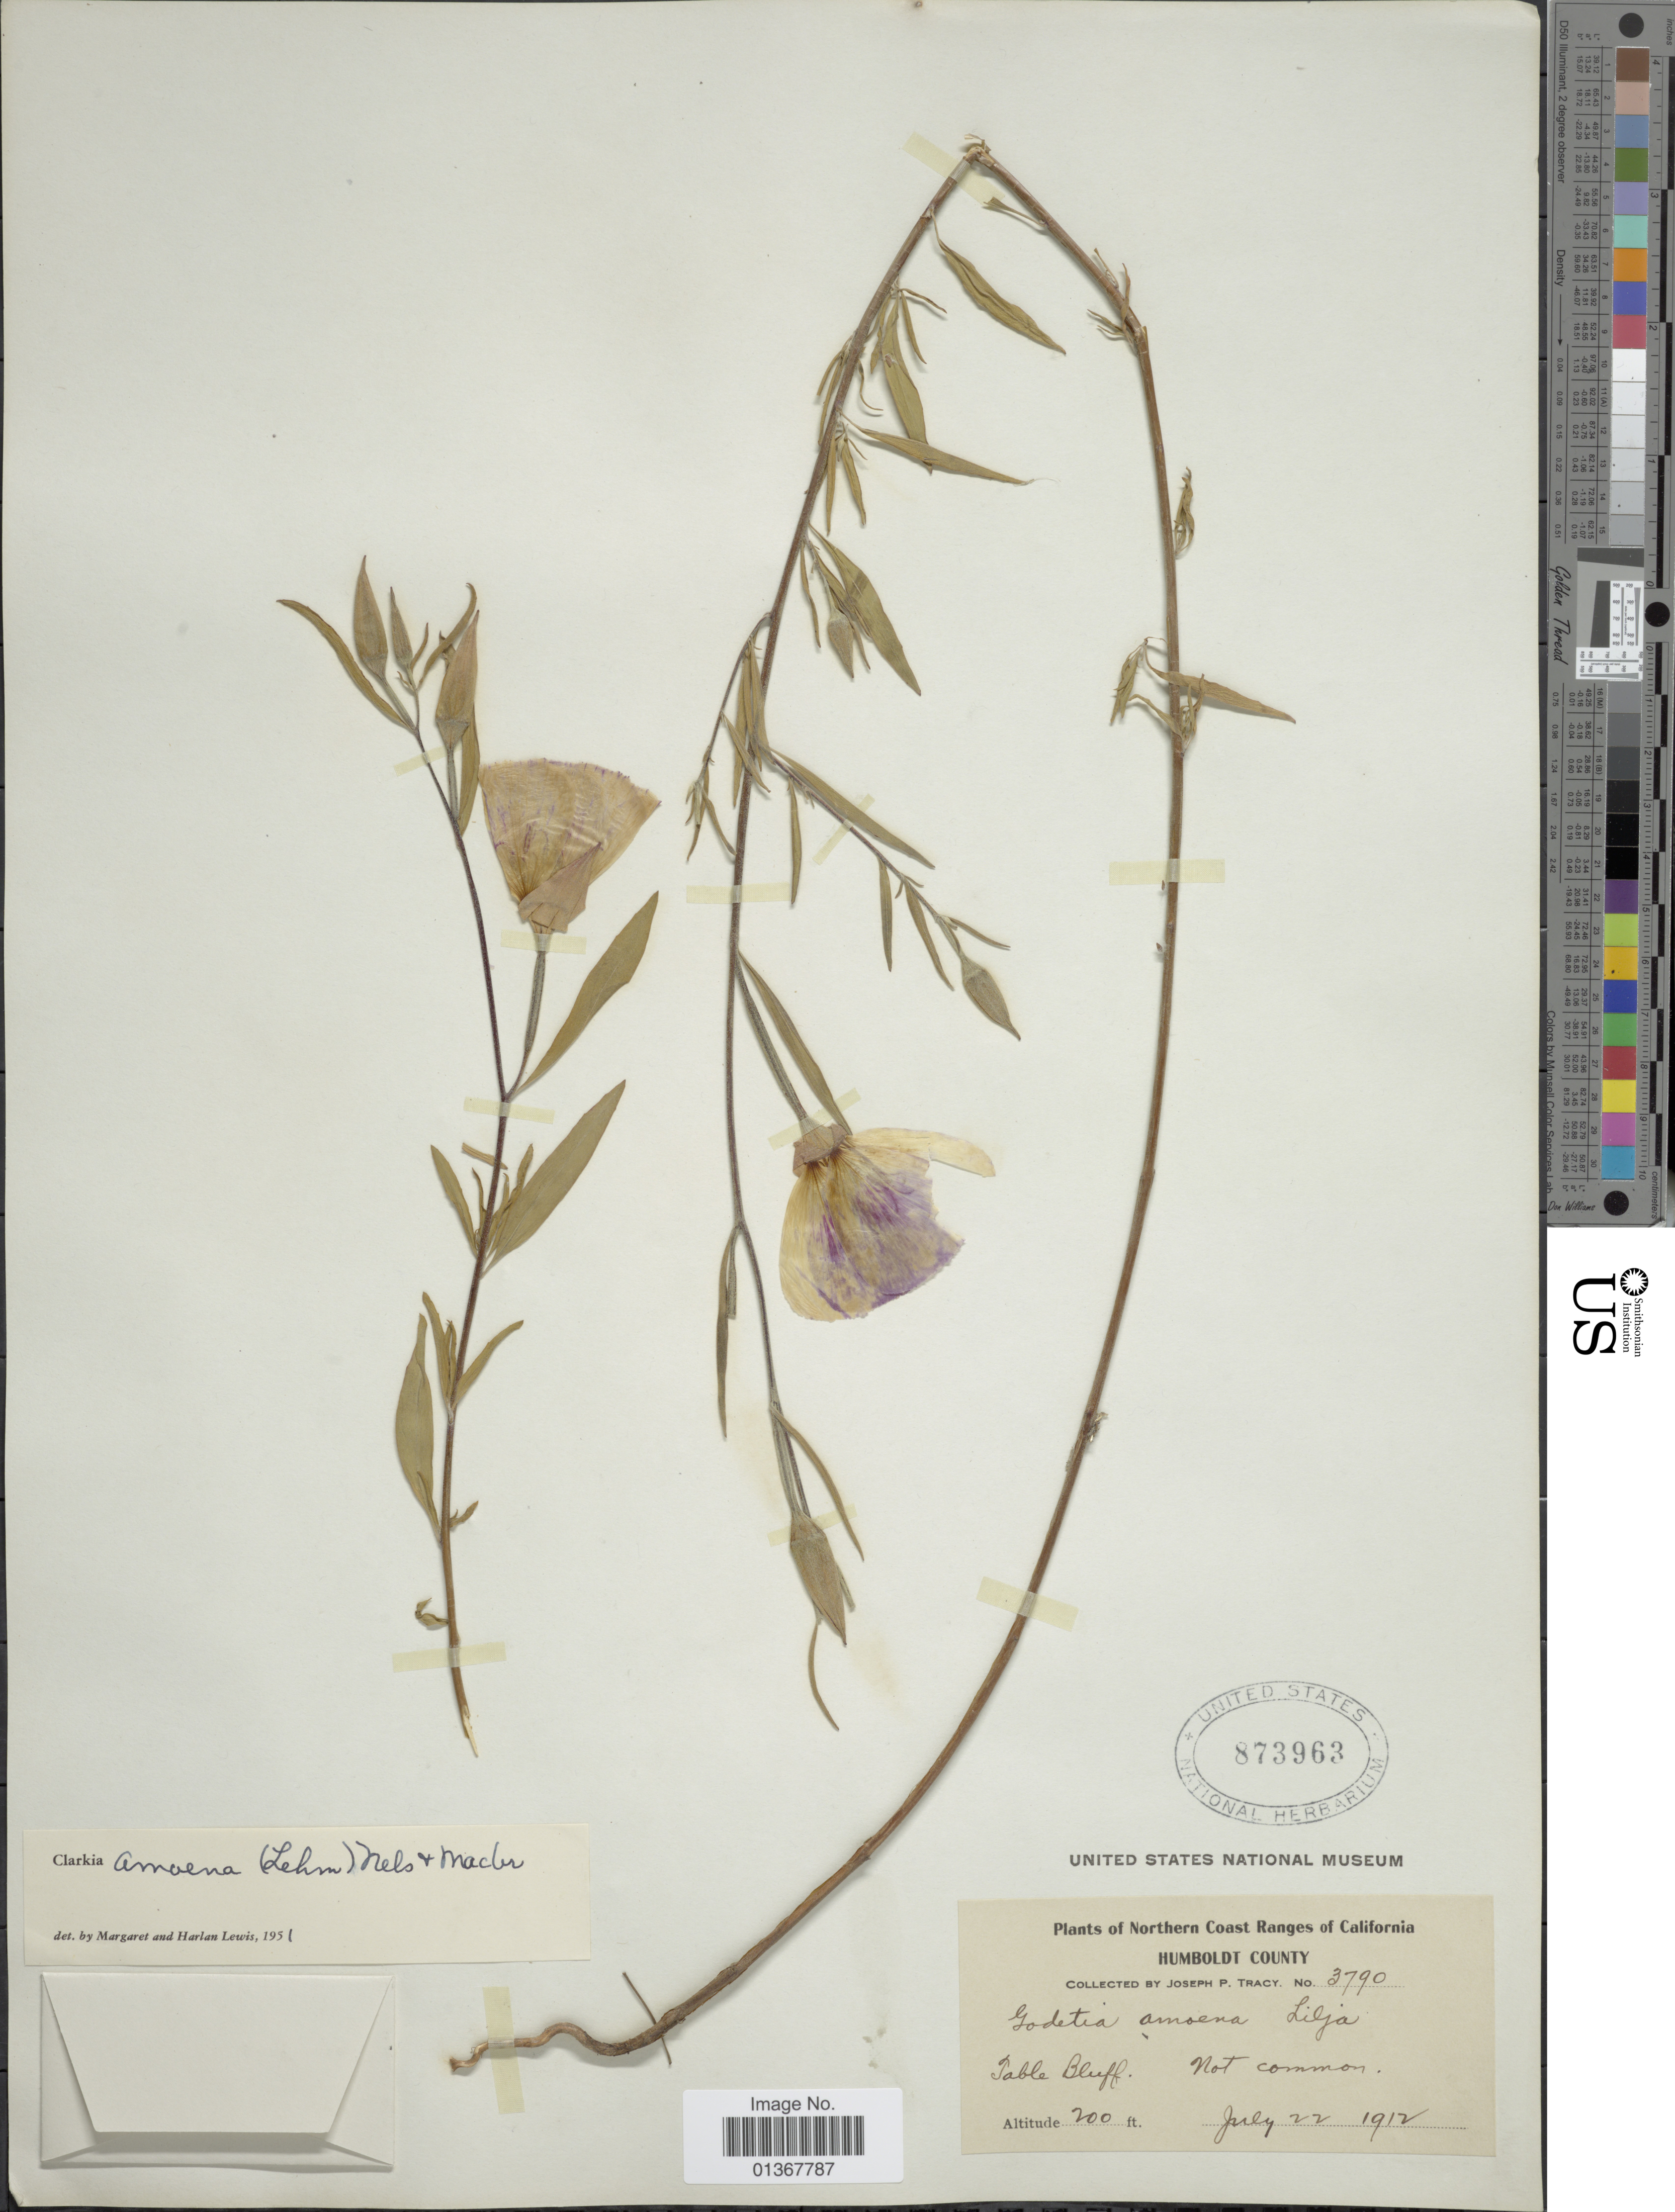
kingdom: Plantae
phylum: Tracheophyta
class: Magnoliopsida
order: Myrtales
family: Onagraceae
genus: Clarkia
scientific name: Clarkia amoena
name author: (Lehm.) A. Nelson & J.F. Macbr.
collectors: J. Tracey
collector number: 3790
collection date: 1912-07-22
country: United States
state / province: California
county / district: Humboldt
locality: Northern Coast Rangers of California, Humboldt County, Table Bluff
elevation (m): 61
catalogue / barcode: US 873963